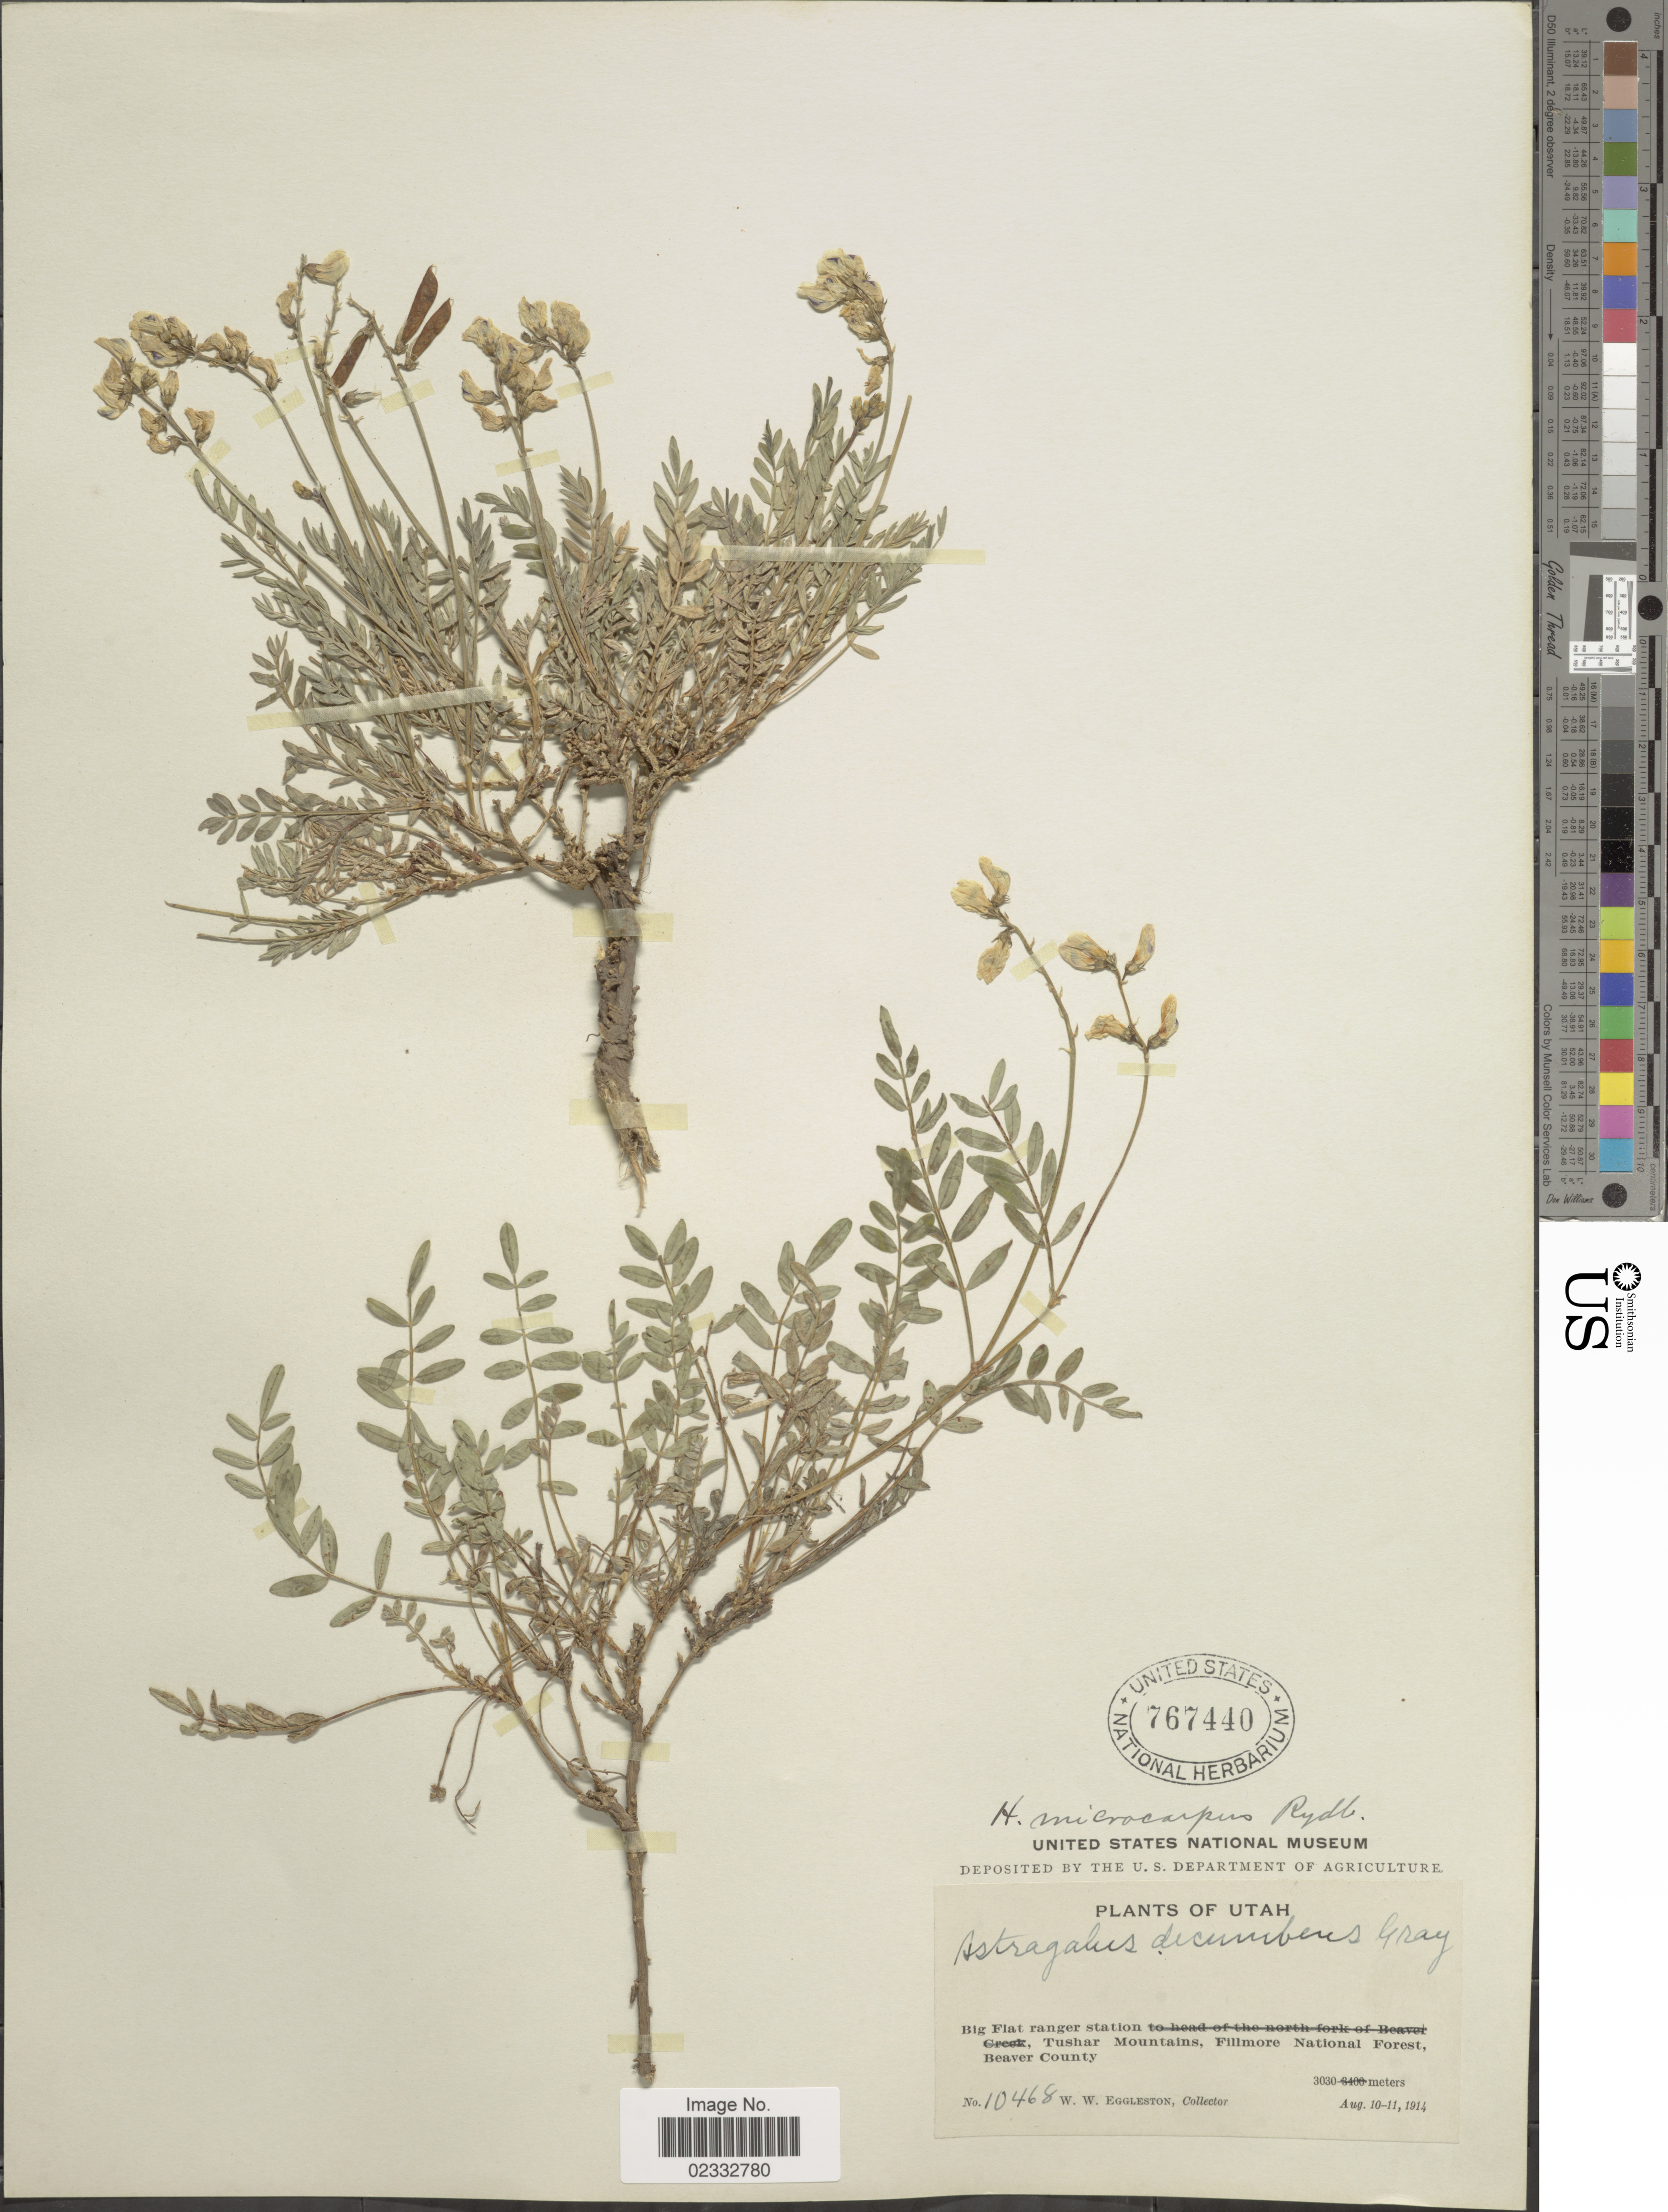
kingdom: Plantae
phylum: Tracheophyta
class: Magnoliopsida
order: Fabales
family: Fabaceae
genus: Astragalus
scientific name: Astragalus microcarpus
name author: A. DC.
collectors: W. W. Eggleston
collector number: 10468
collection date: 1914-08-10/1914-08-11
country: United States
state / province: Utah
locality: Big Flat ranger station, Tushar Mountains, Fillmore National Forest, Beaver County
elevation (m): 3030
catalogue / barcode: US 767440